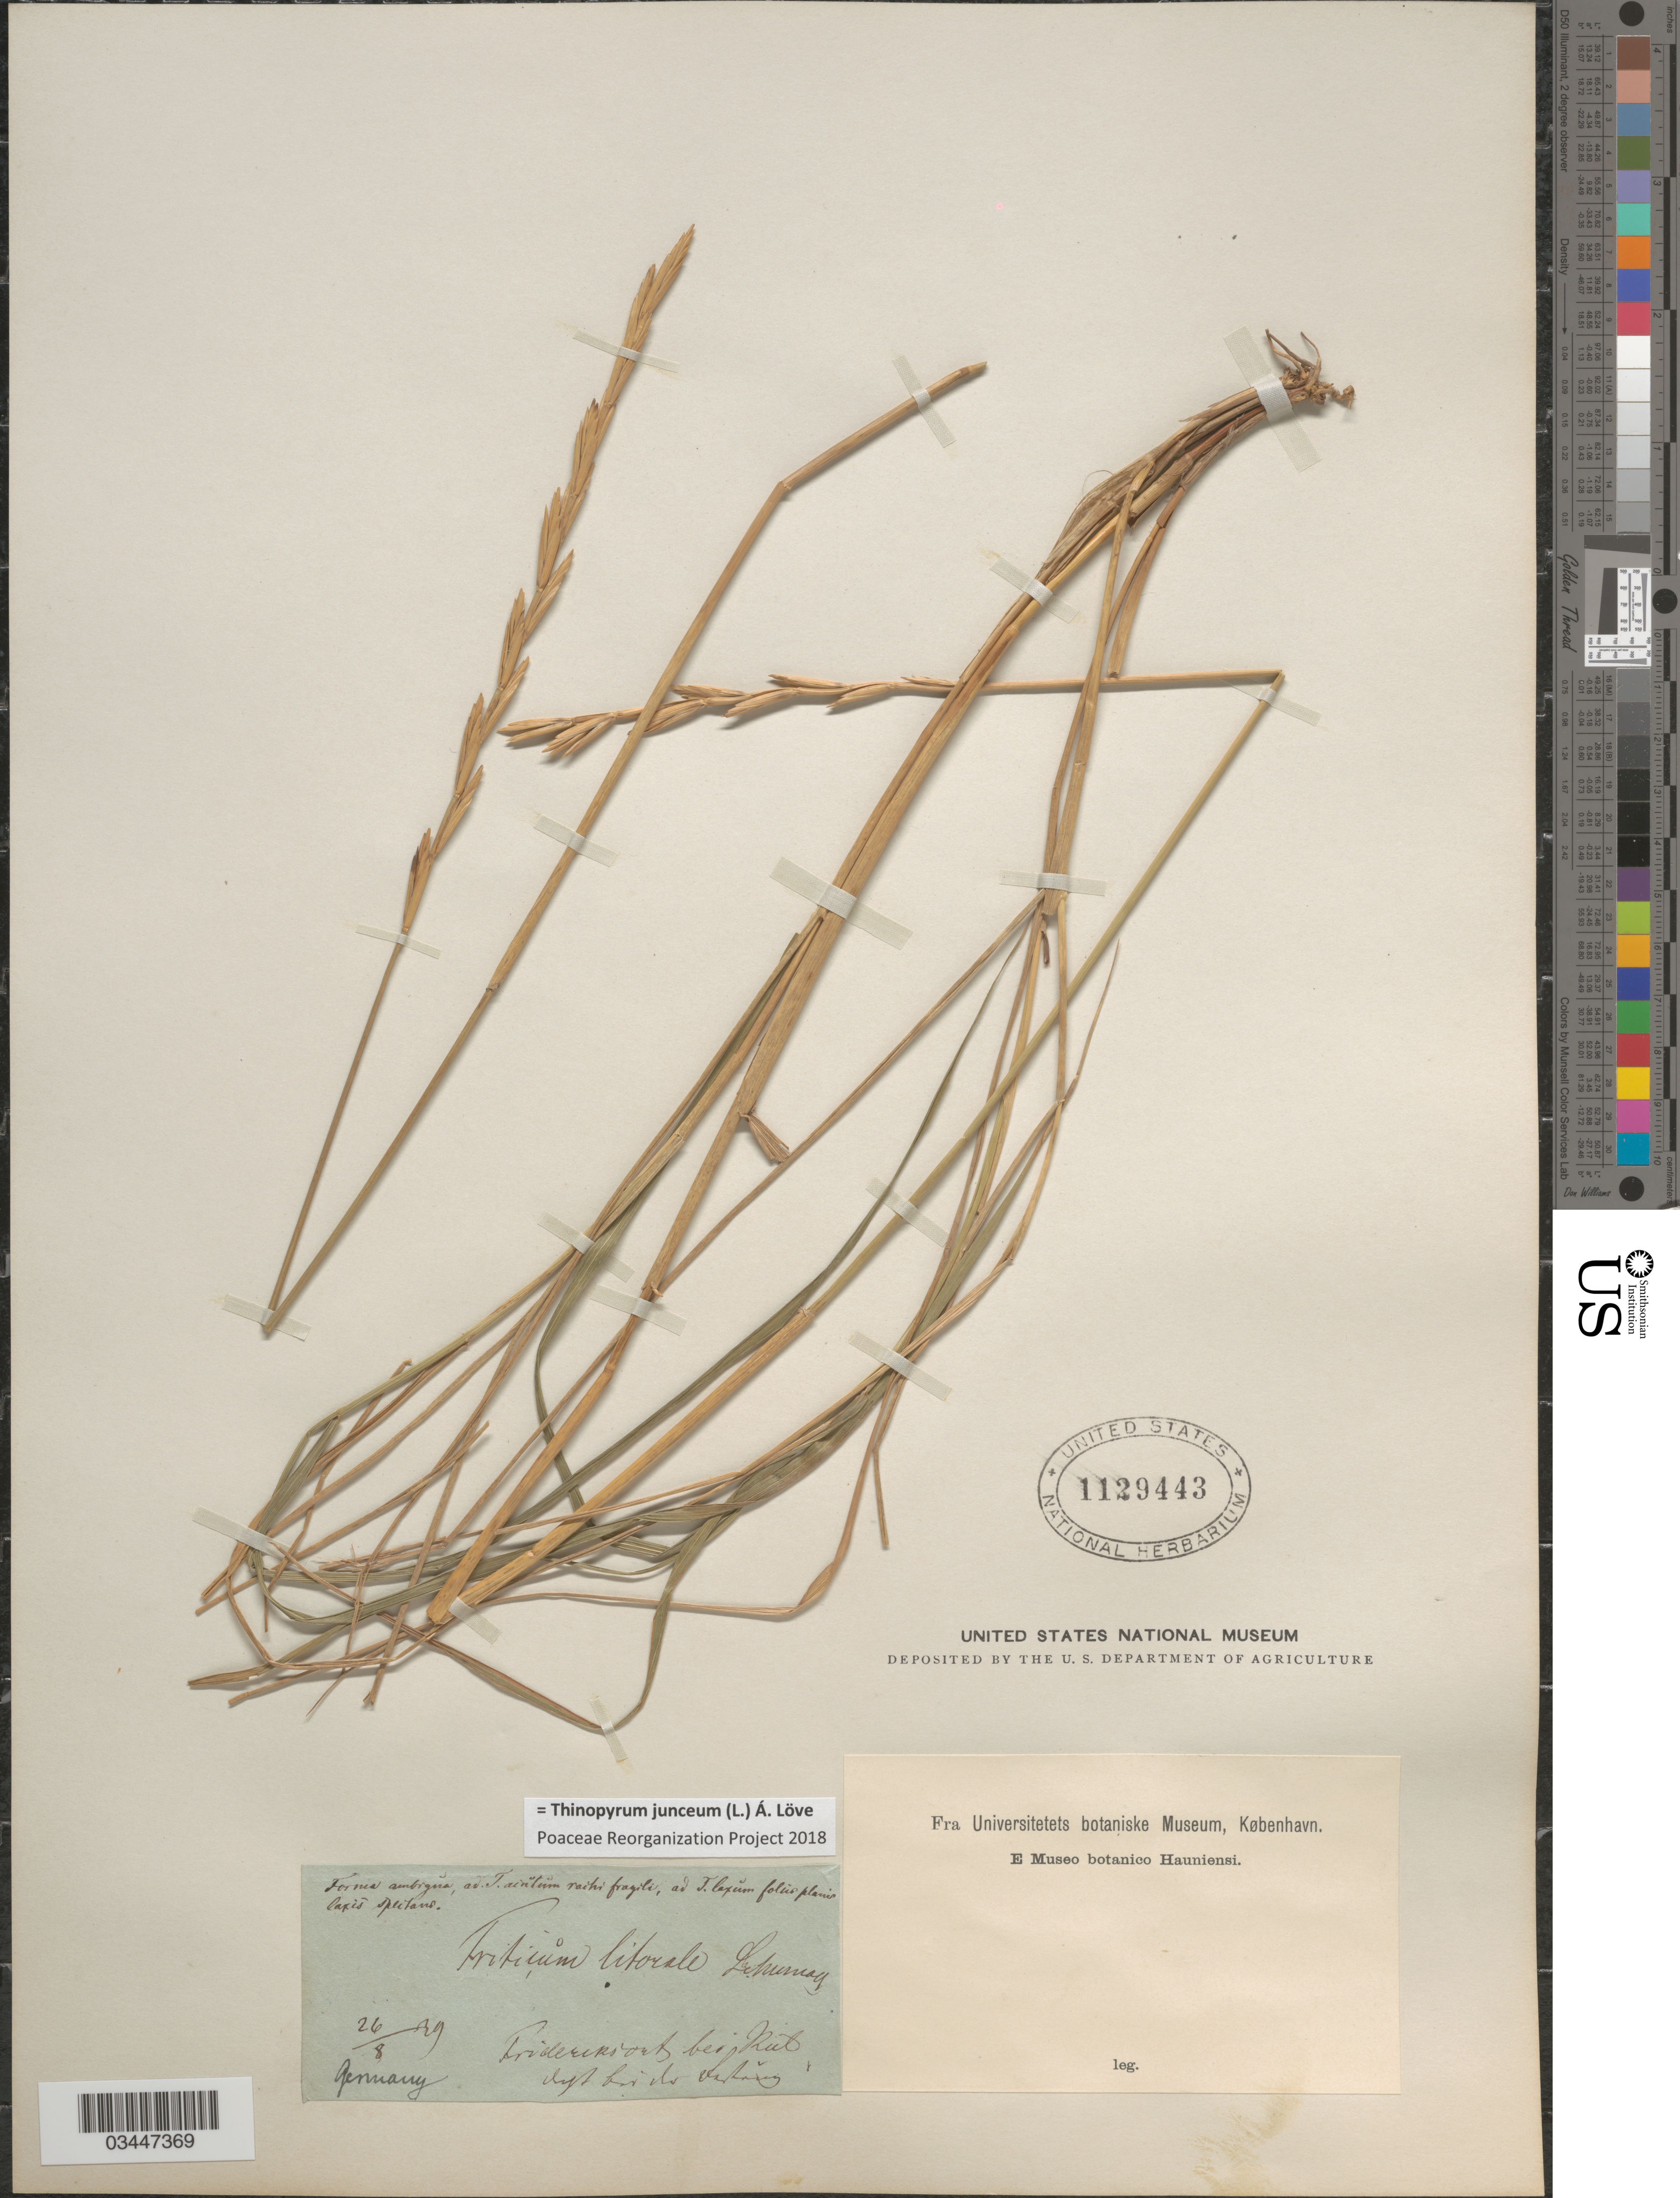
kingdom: Plantae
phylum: Tracheophyta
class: Liliopsida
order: Poales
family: Poaceae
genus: Thinopyrum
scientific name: Thinopyrum junceum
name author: (L.) Á. Löve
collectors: ex Mus. Bot. Hauniense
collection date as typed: Transcribed d/m/y: 26/8/39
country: Germany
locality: Frideriksond bei Rut.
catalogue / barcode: US 1129443